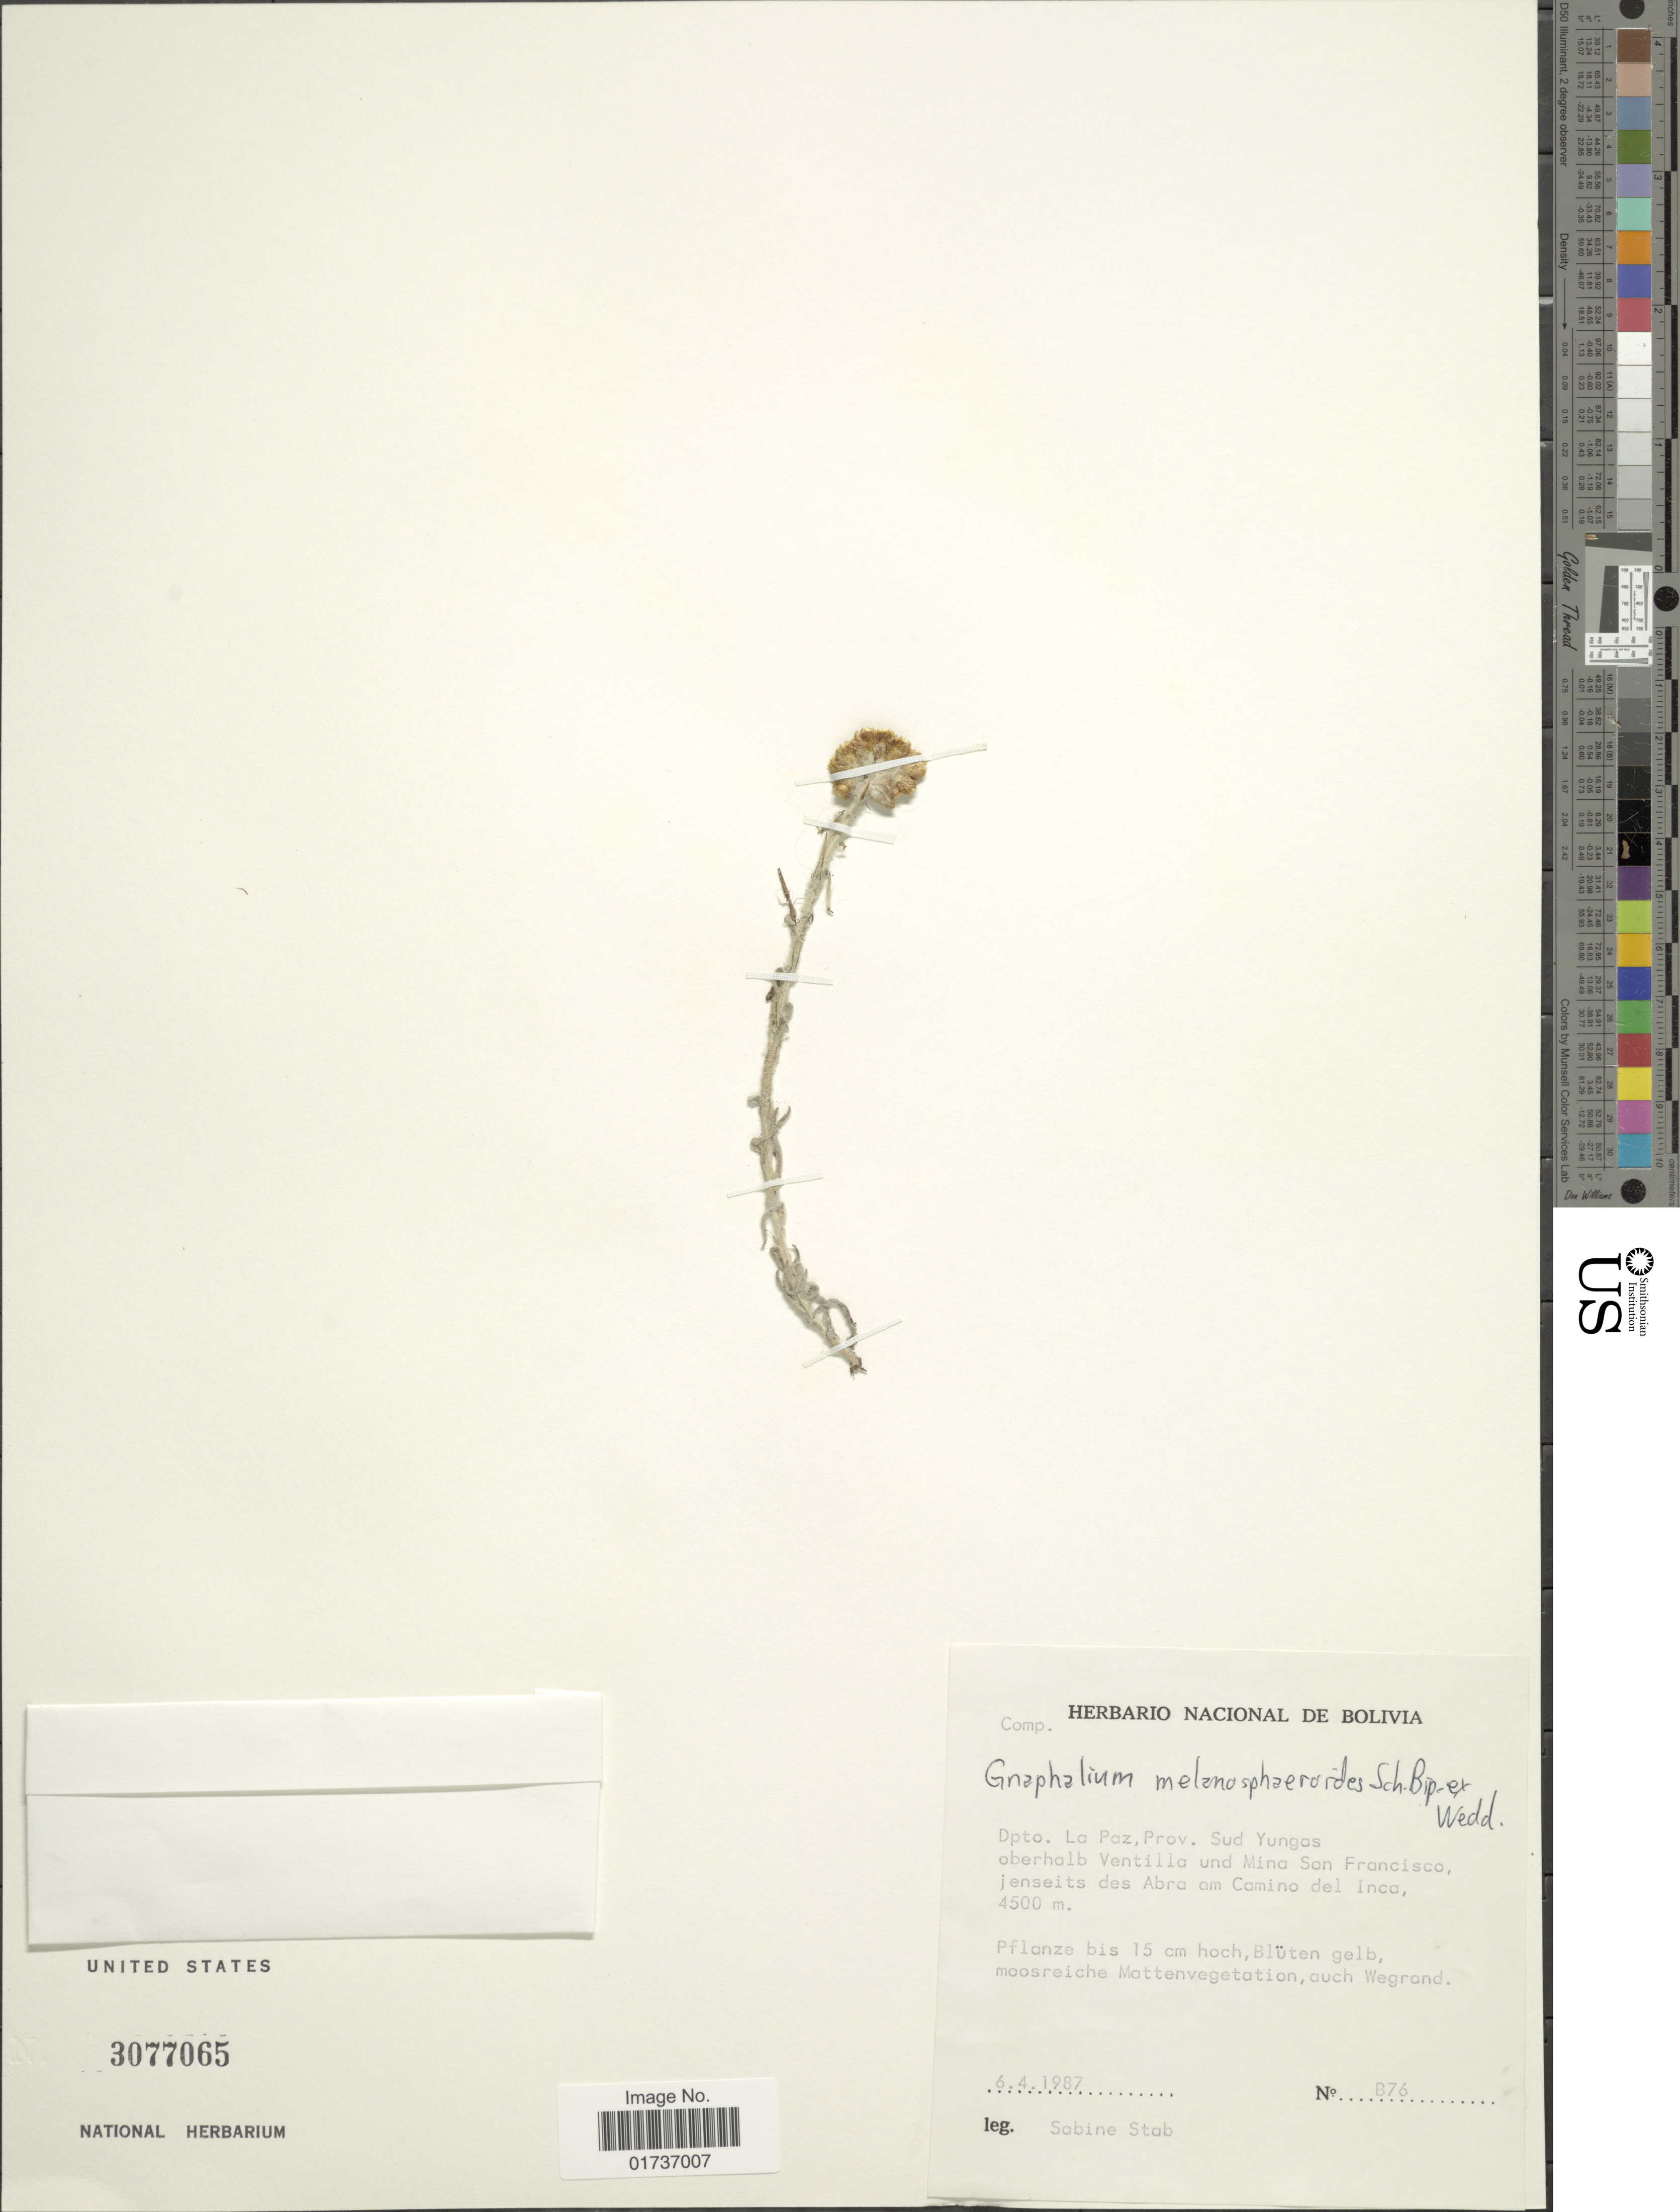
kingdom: Plantae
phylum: Tracheophyta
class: Magnoliopsida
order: Asterales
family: Asteraceae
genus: Gnaphalium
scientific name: Gnaphalium melanosphaeroides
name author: Sch. Bip. & Wedd.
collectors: S. Stab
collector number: B76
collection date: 1987-04-06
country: Bolivia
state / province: La Paz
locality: Dpto La Paz, Prov. Sud Yungas oberhalb Ventilla und Mina San GFrancisco, jenseits des Abra am Camino del Inca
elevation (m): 4500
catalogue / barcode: US 3077065